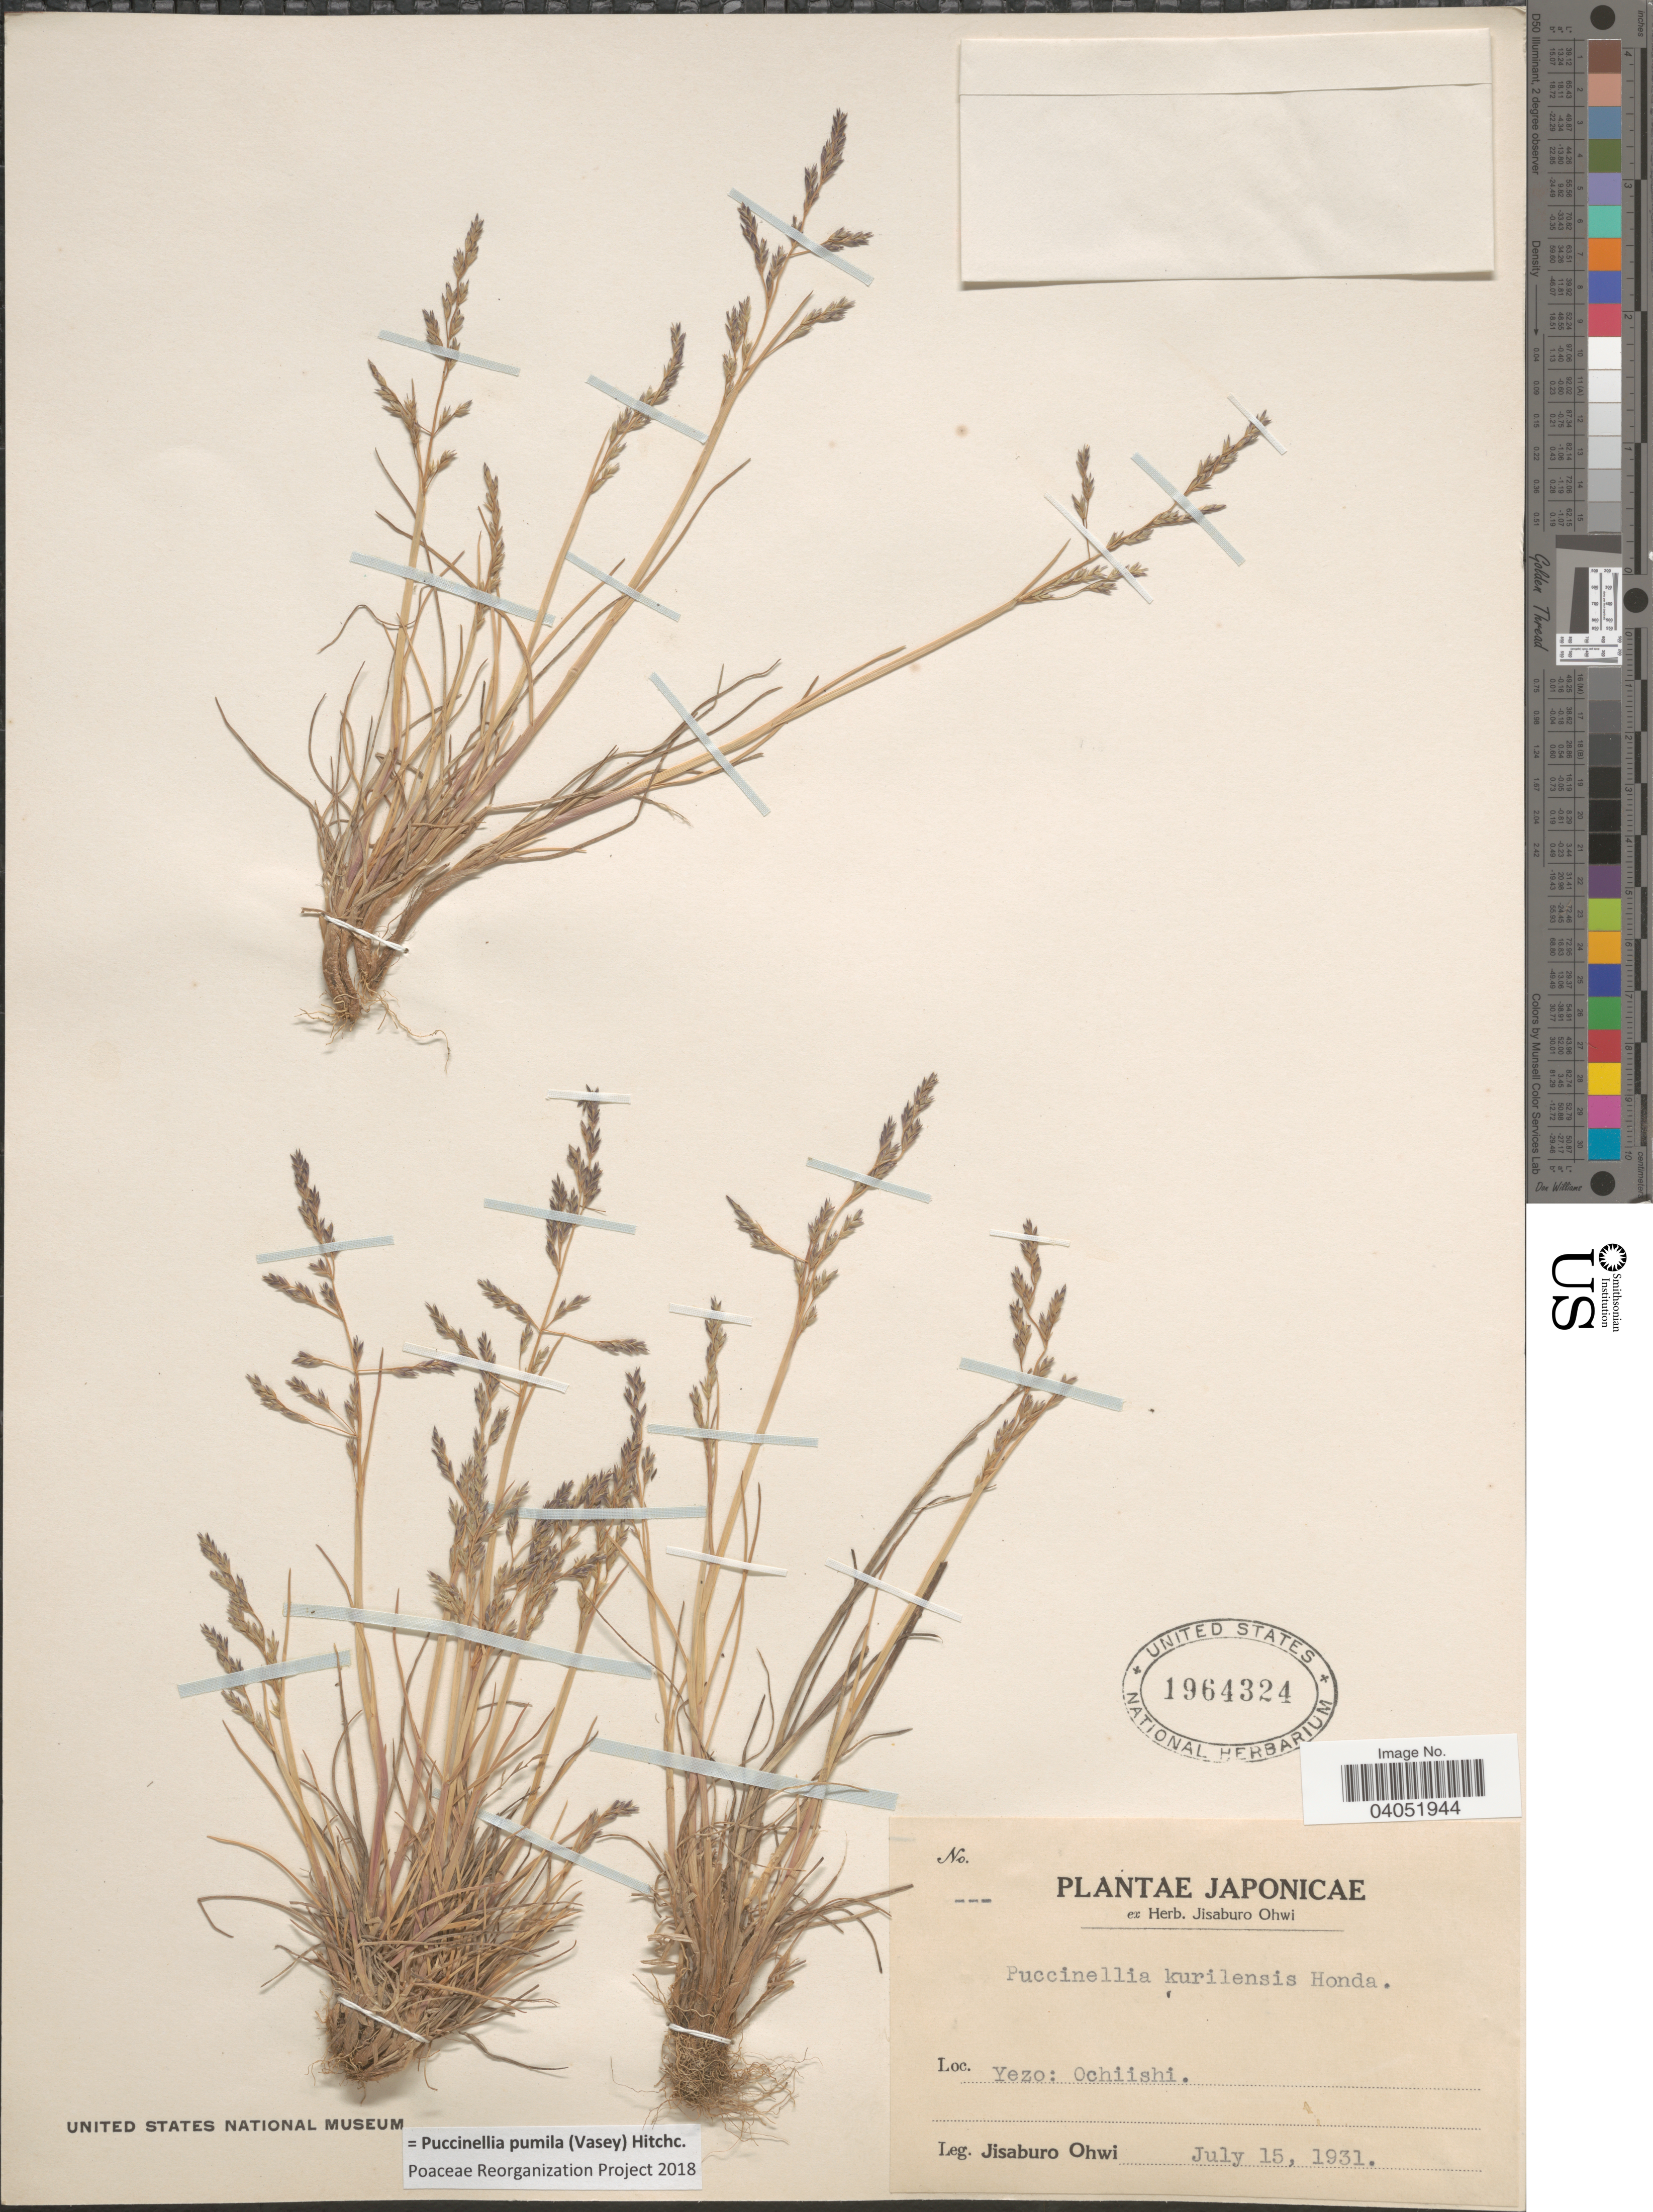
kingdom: Plantae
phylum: Tracheophyta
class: Liliopsida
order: Poales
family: Poaceae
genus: Puccinellia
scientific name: Puccinellia pumila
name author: (Vasey) Hitchc.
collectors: J. Ohwi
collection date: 1931-07-15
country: Japan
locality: Japonicae. Yezo: Ochiishi.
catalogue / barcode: US 1964324